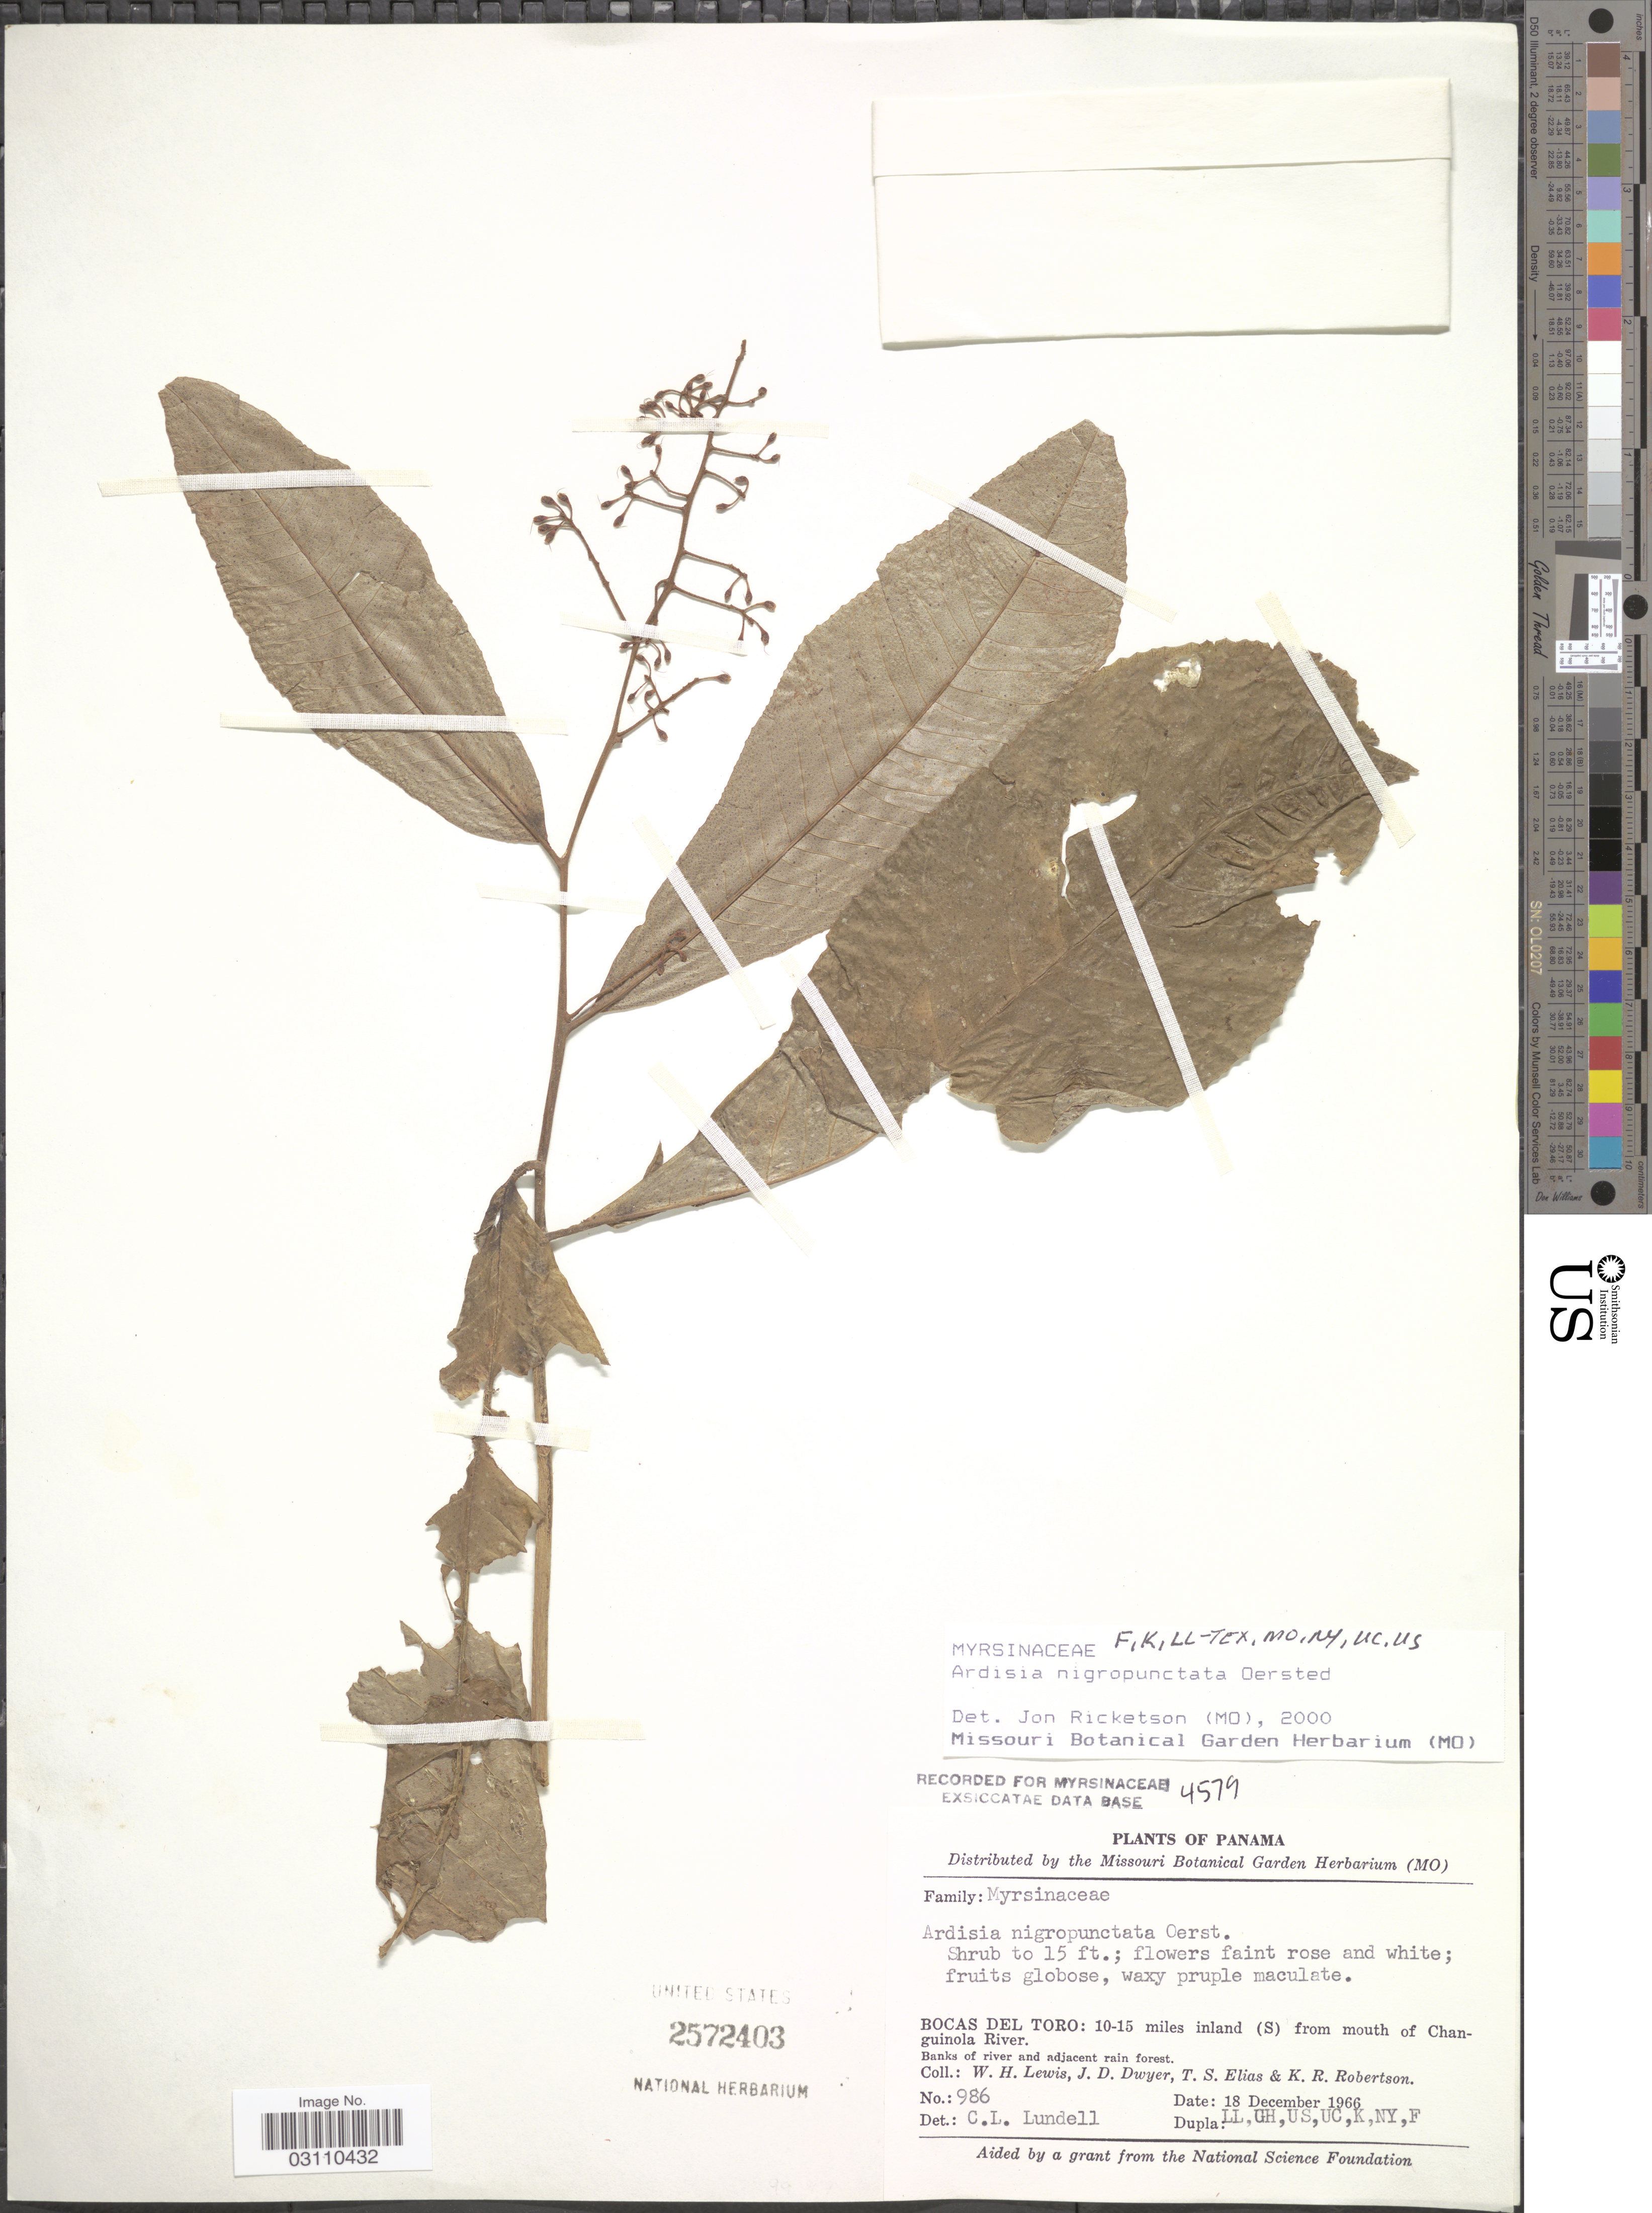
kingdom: Plantae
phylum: Tracheophyta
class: Magnoliopsida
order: Ericales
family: Primulaceae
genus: Ardisia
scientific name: Ardisia nigropunctata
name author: Oerst.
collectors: W. H. Lewis, J. D. Dwyer, T. S. Elias & K. Robertson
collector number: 986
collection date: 1966-12-18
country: Panama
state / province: Bocas del Toro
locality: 10-15 miles inland (S) from mouth of Changuinola River.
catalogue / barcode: US 2572403